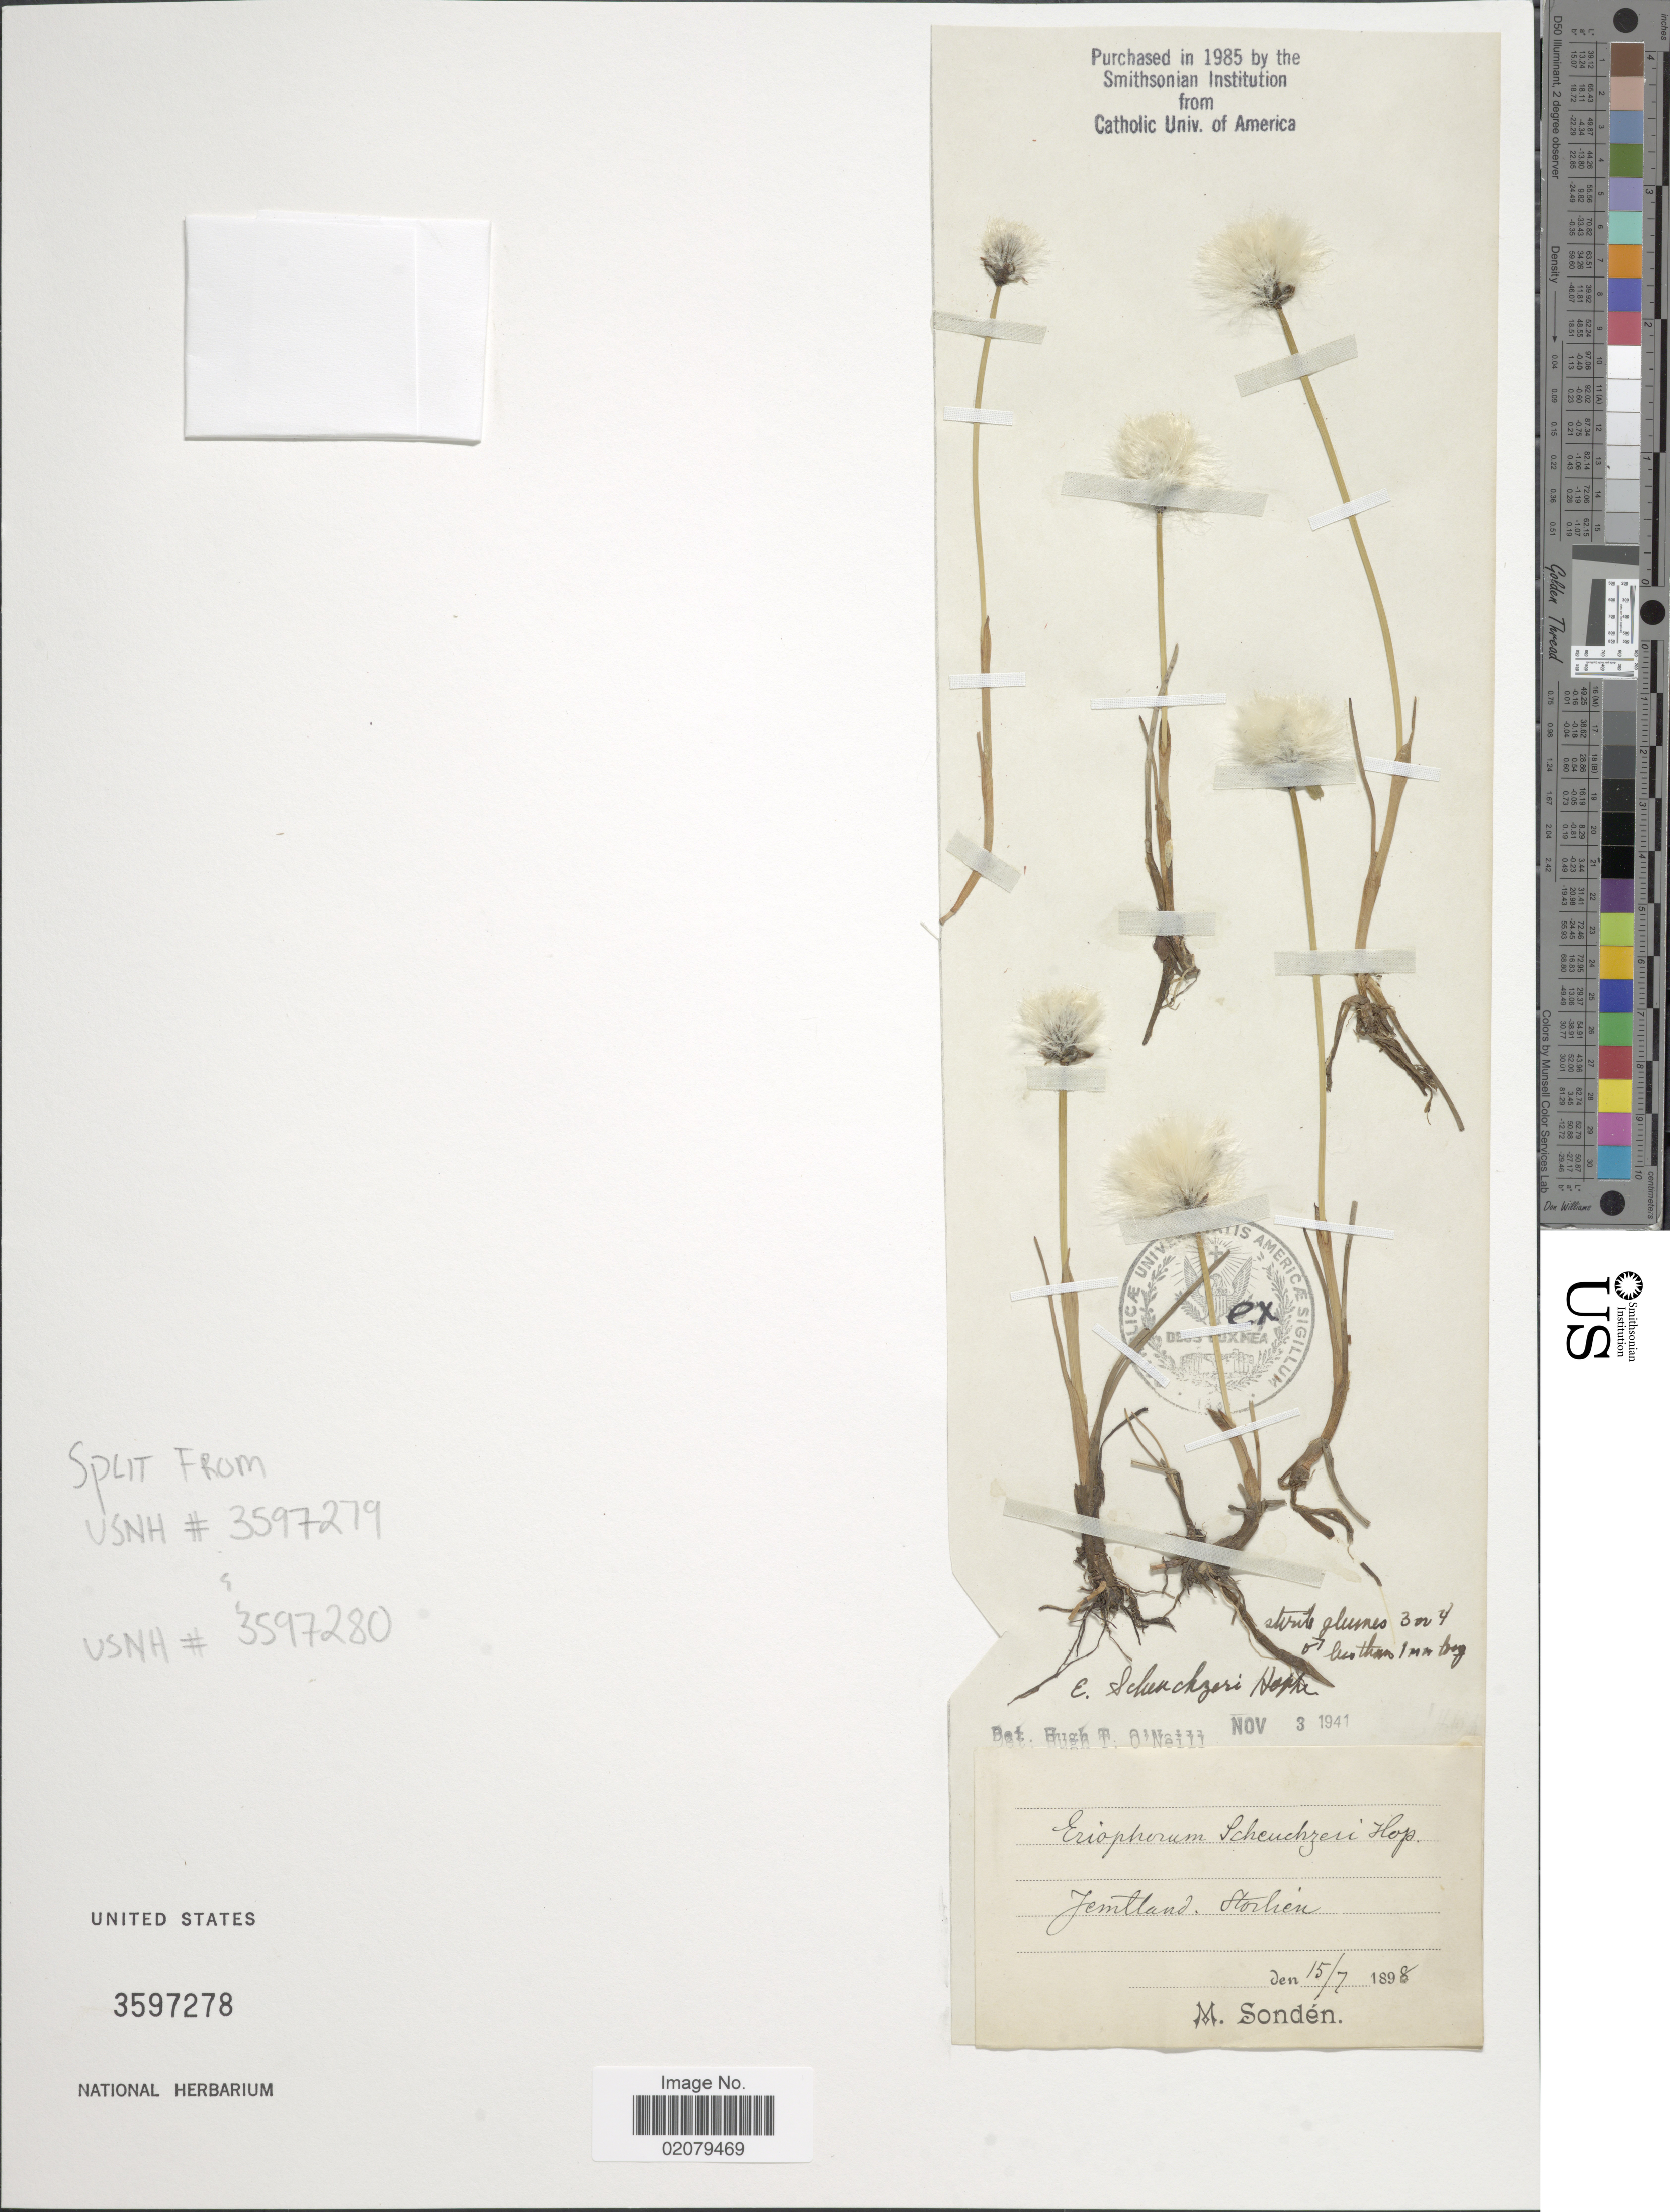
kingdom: Plantae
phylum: Tracheophyta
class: Liliopsida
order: Poales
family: Cyperaceae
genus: Eriophorum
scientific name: Eriophorum scheuchzeri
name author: Hoppe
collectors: M. Sondén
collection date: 1898-07-15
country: Sweden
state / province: Jämtland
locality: Jemtland, Storlien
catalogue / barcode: US 3597278